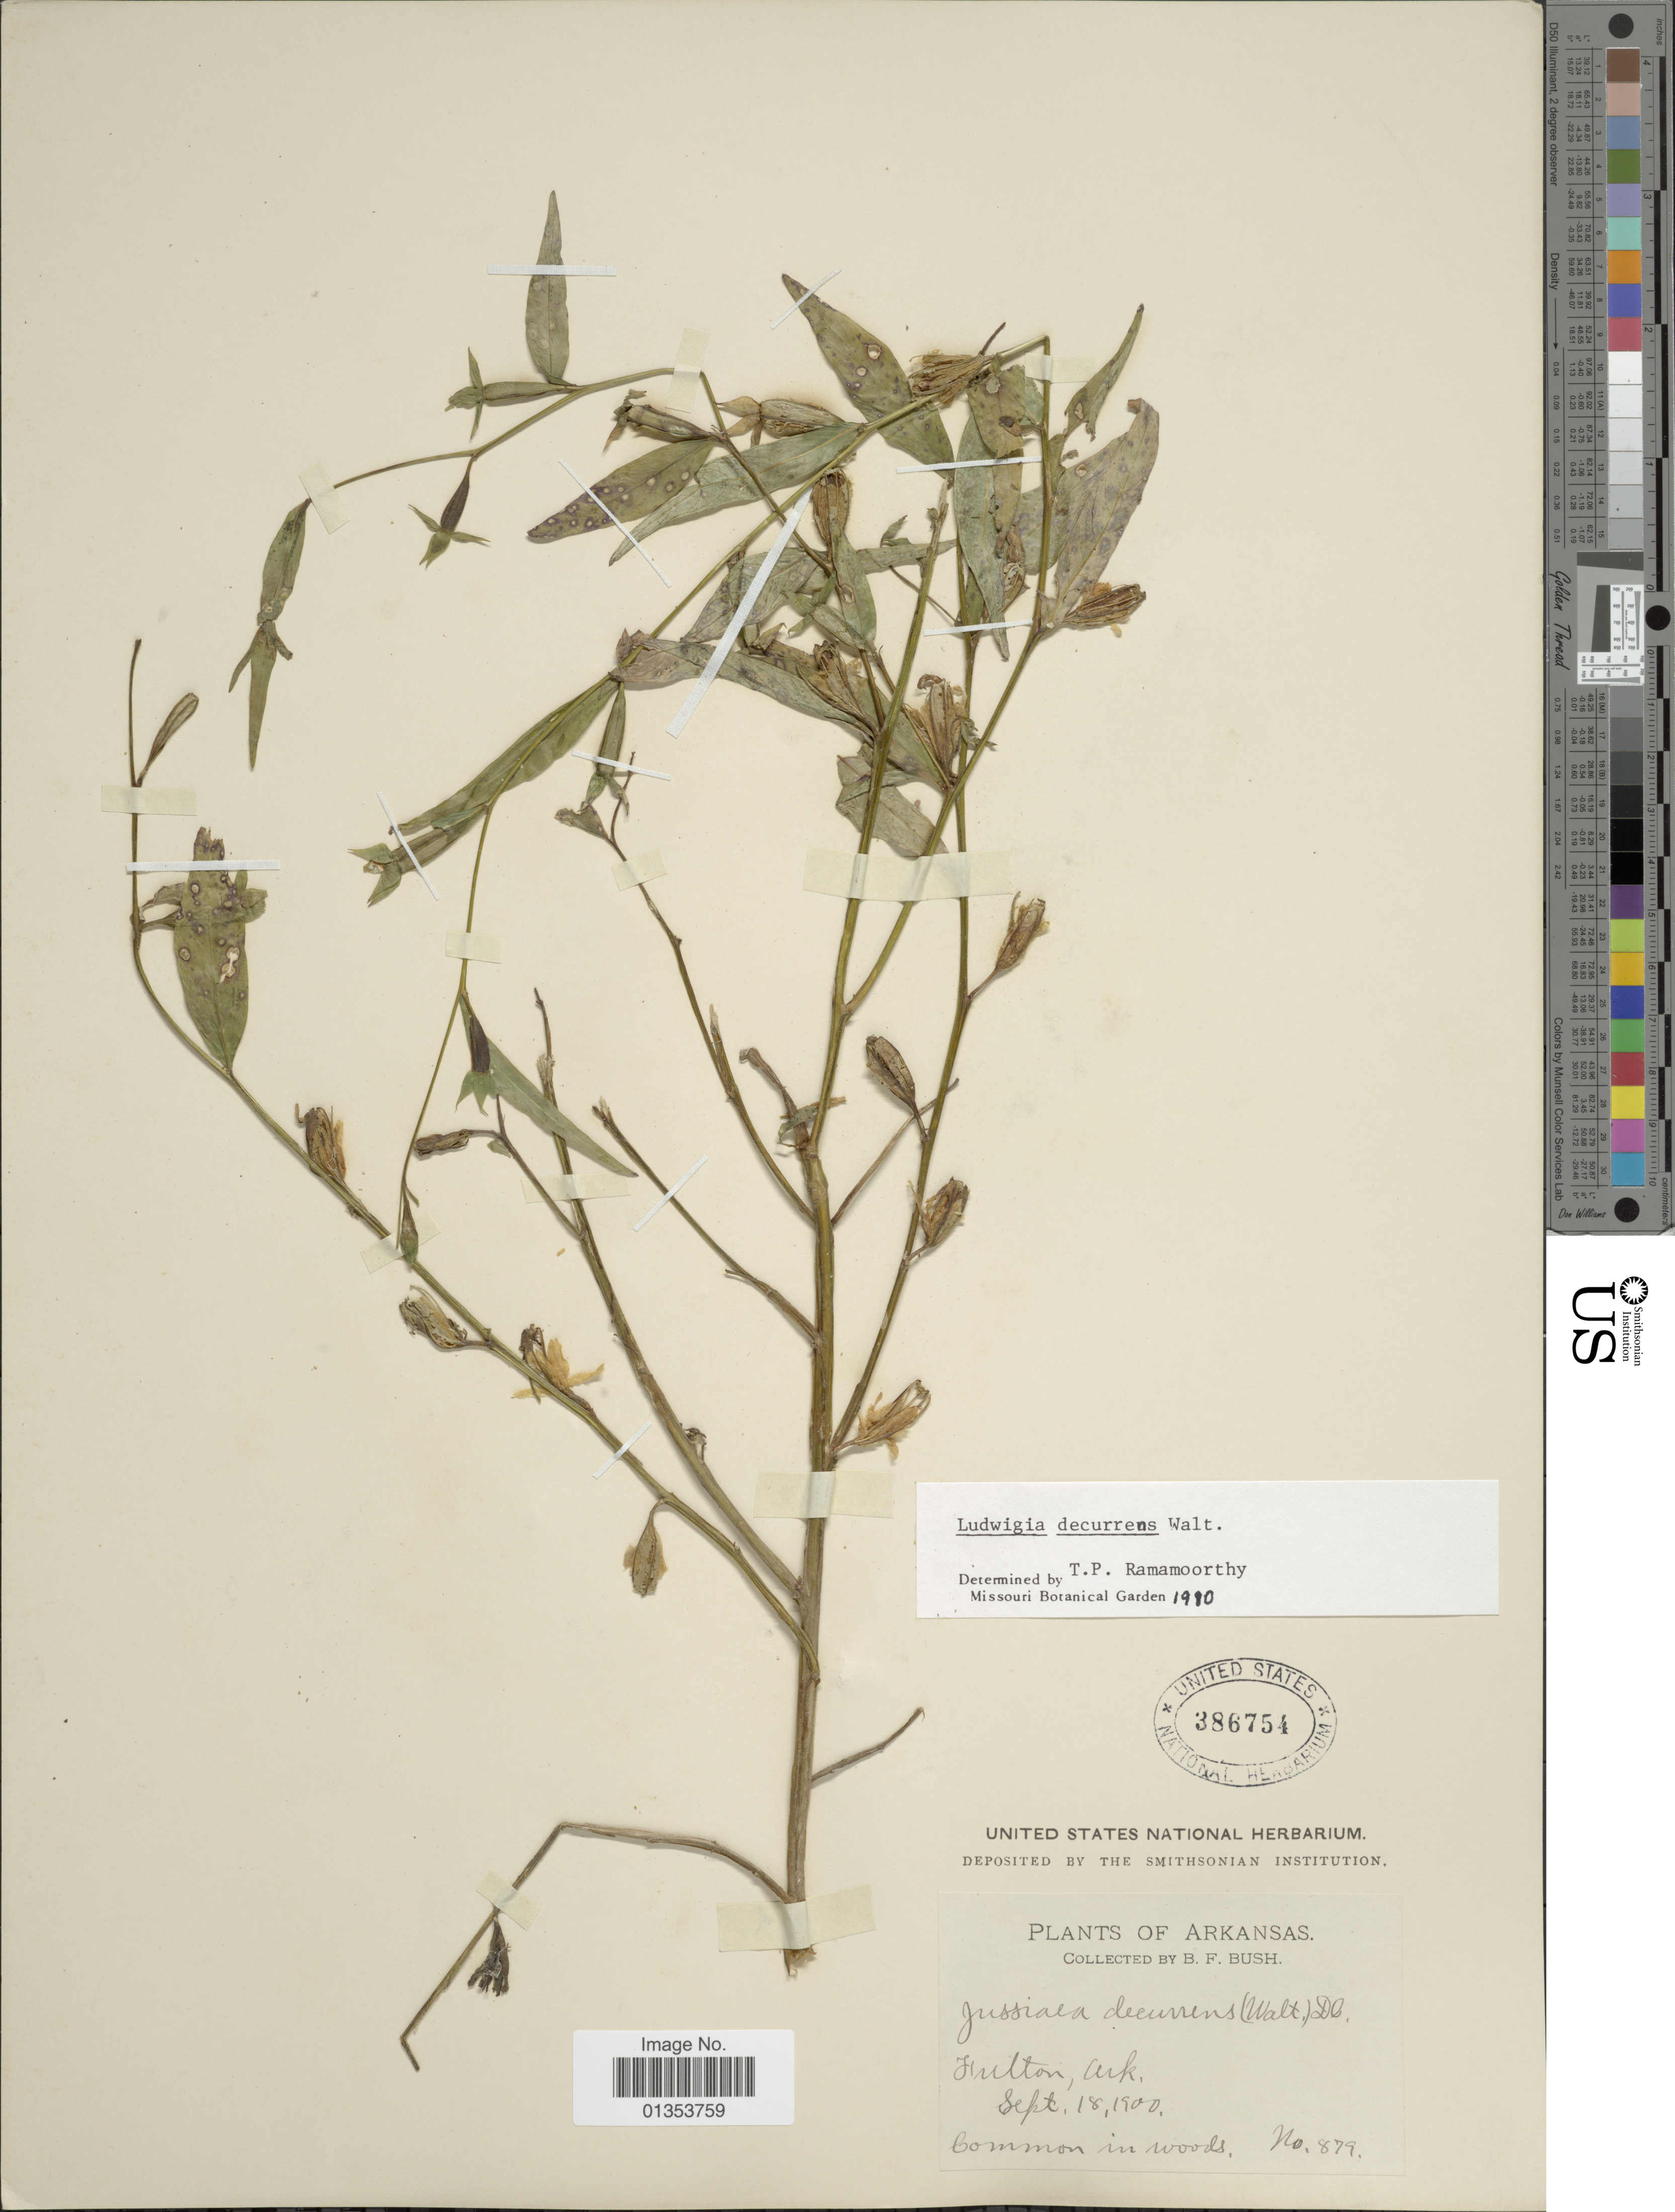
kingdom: Plantae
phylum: Tracheophyta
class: Magnoliopsida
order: Myrtales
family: Onagraceae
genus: Ludwigia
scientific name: Ludwigia decurrens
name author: Walter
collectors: B. F. Bush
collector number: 879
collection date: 1900-09-18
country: United States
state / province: Arkansas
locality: Hulton, Ark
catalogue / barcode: US 386754